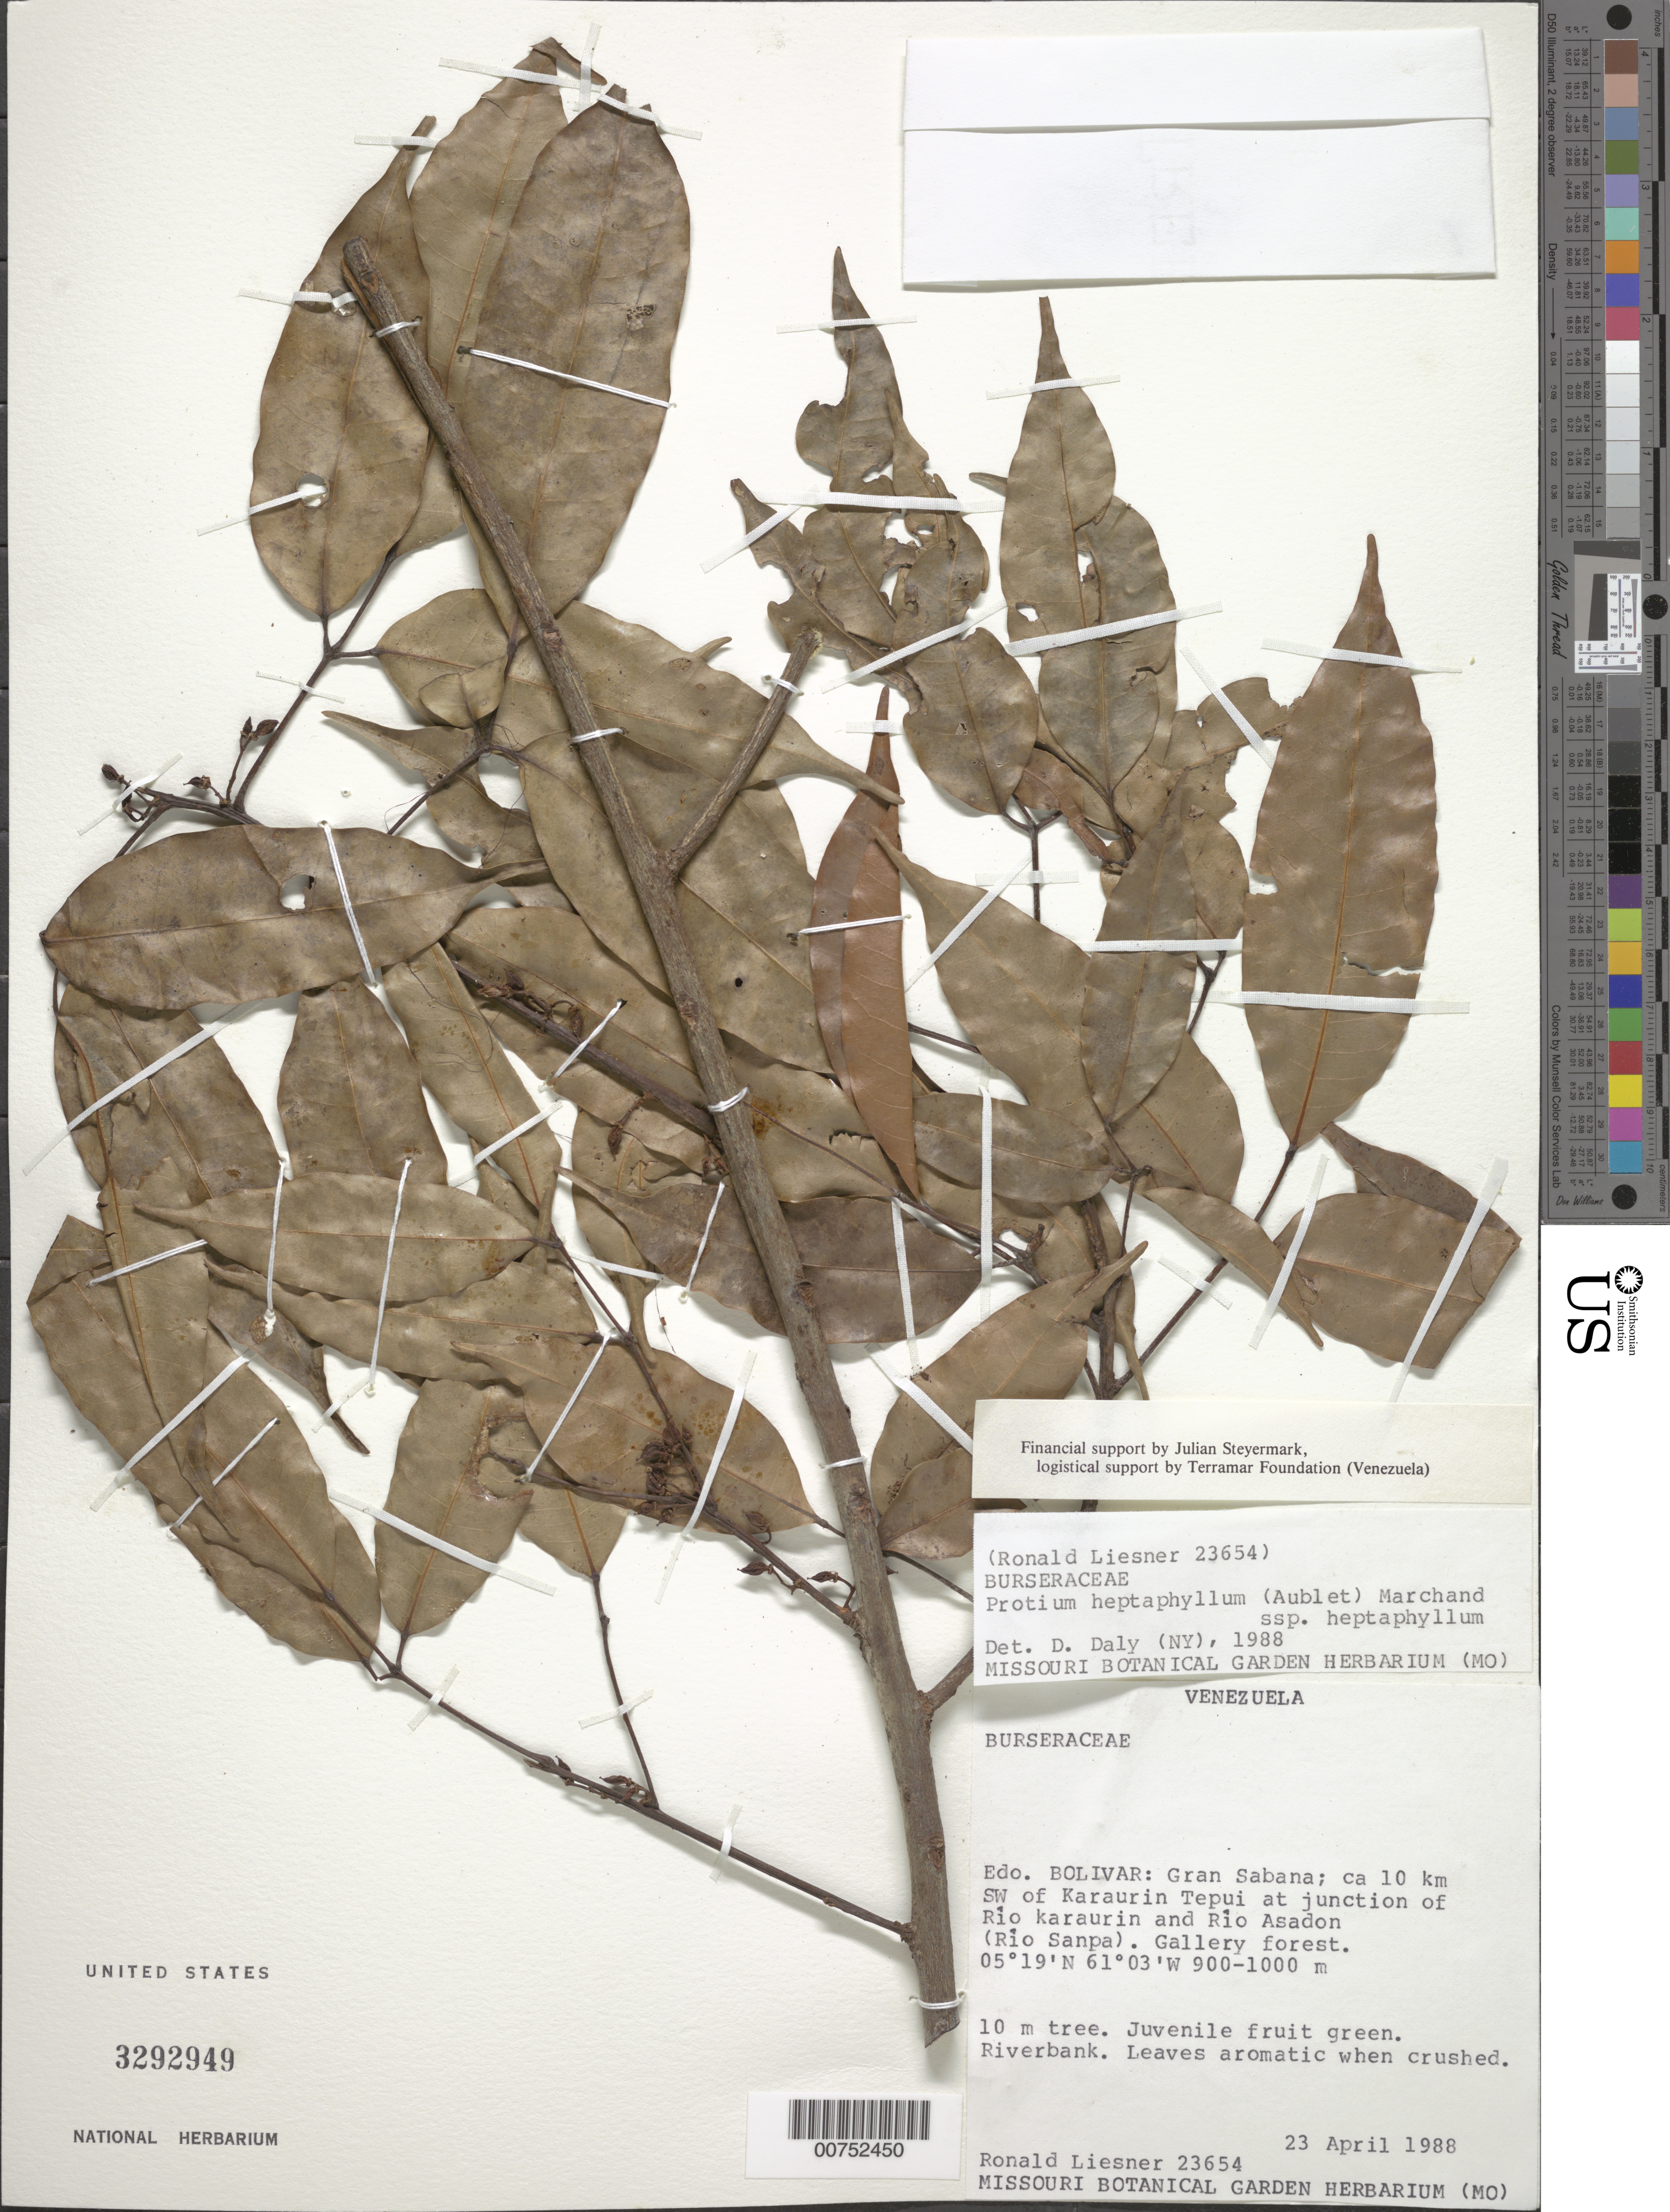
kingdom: Plantae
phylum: Tracheophyta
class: Magnoliopsida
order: Sapindales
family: Burseraceae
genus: Protium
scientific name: Protium heptaphyllum subsp. heptaphyllum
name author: (Aubl.) Marchand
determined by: Daly, D. C.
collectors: R. L. Liesner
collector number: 23654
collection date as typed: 23-Apr-88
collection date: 1988-04-23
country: Venezuela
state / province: Bolívar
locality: Gran Sabana, ca 10 km SW of Karaurin tepuí at junction of Río Karaurin and Río Asadon (Río Sanpa)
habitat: Gallery forest, riverbank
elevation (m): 900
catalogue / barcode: US 3292949